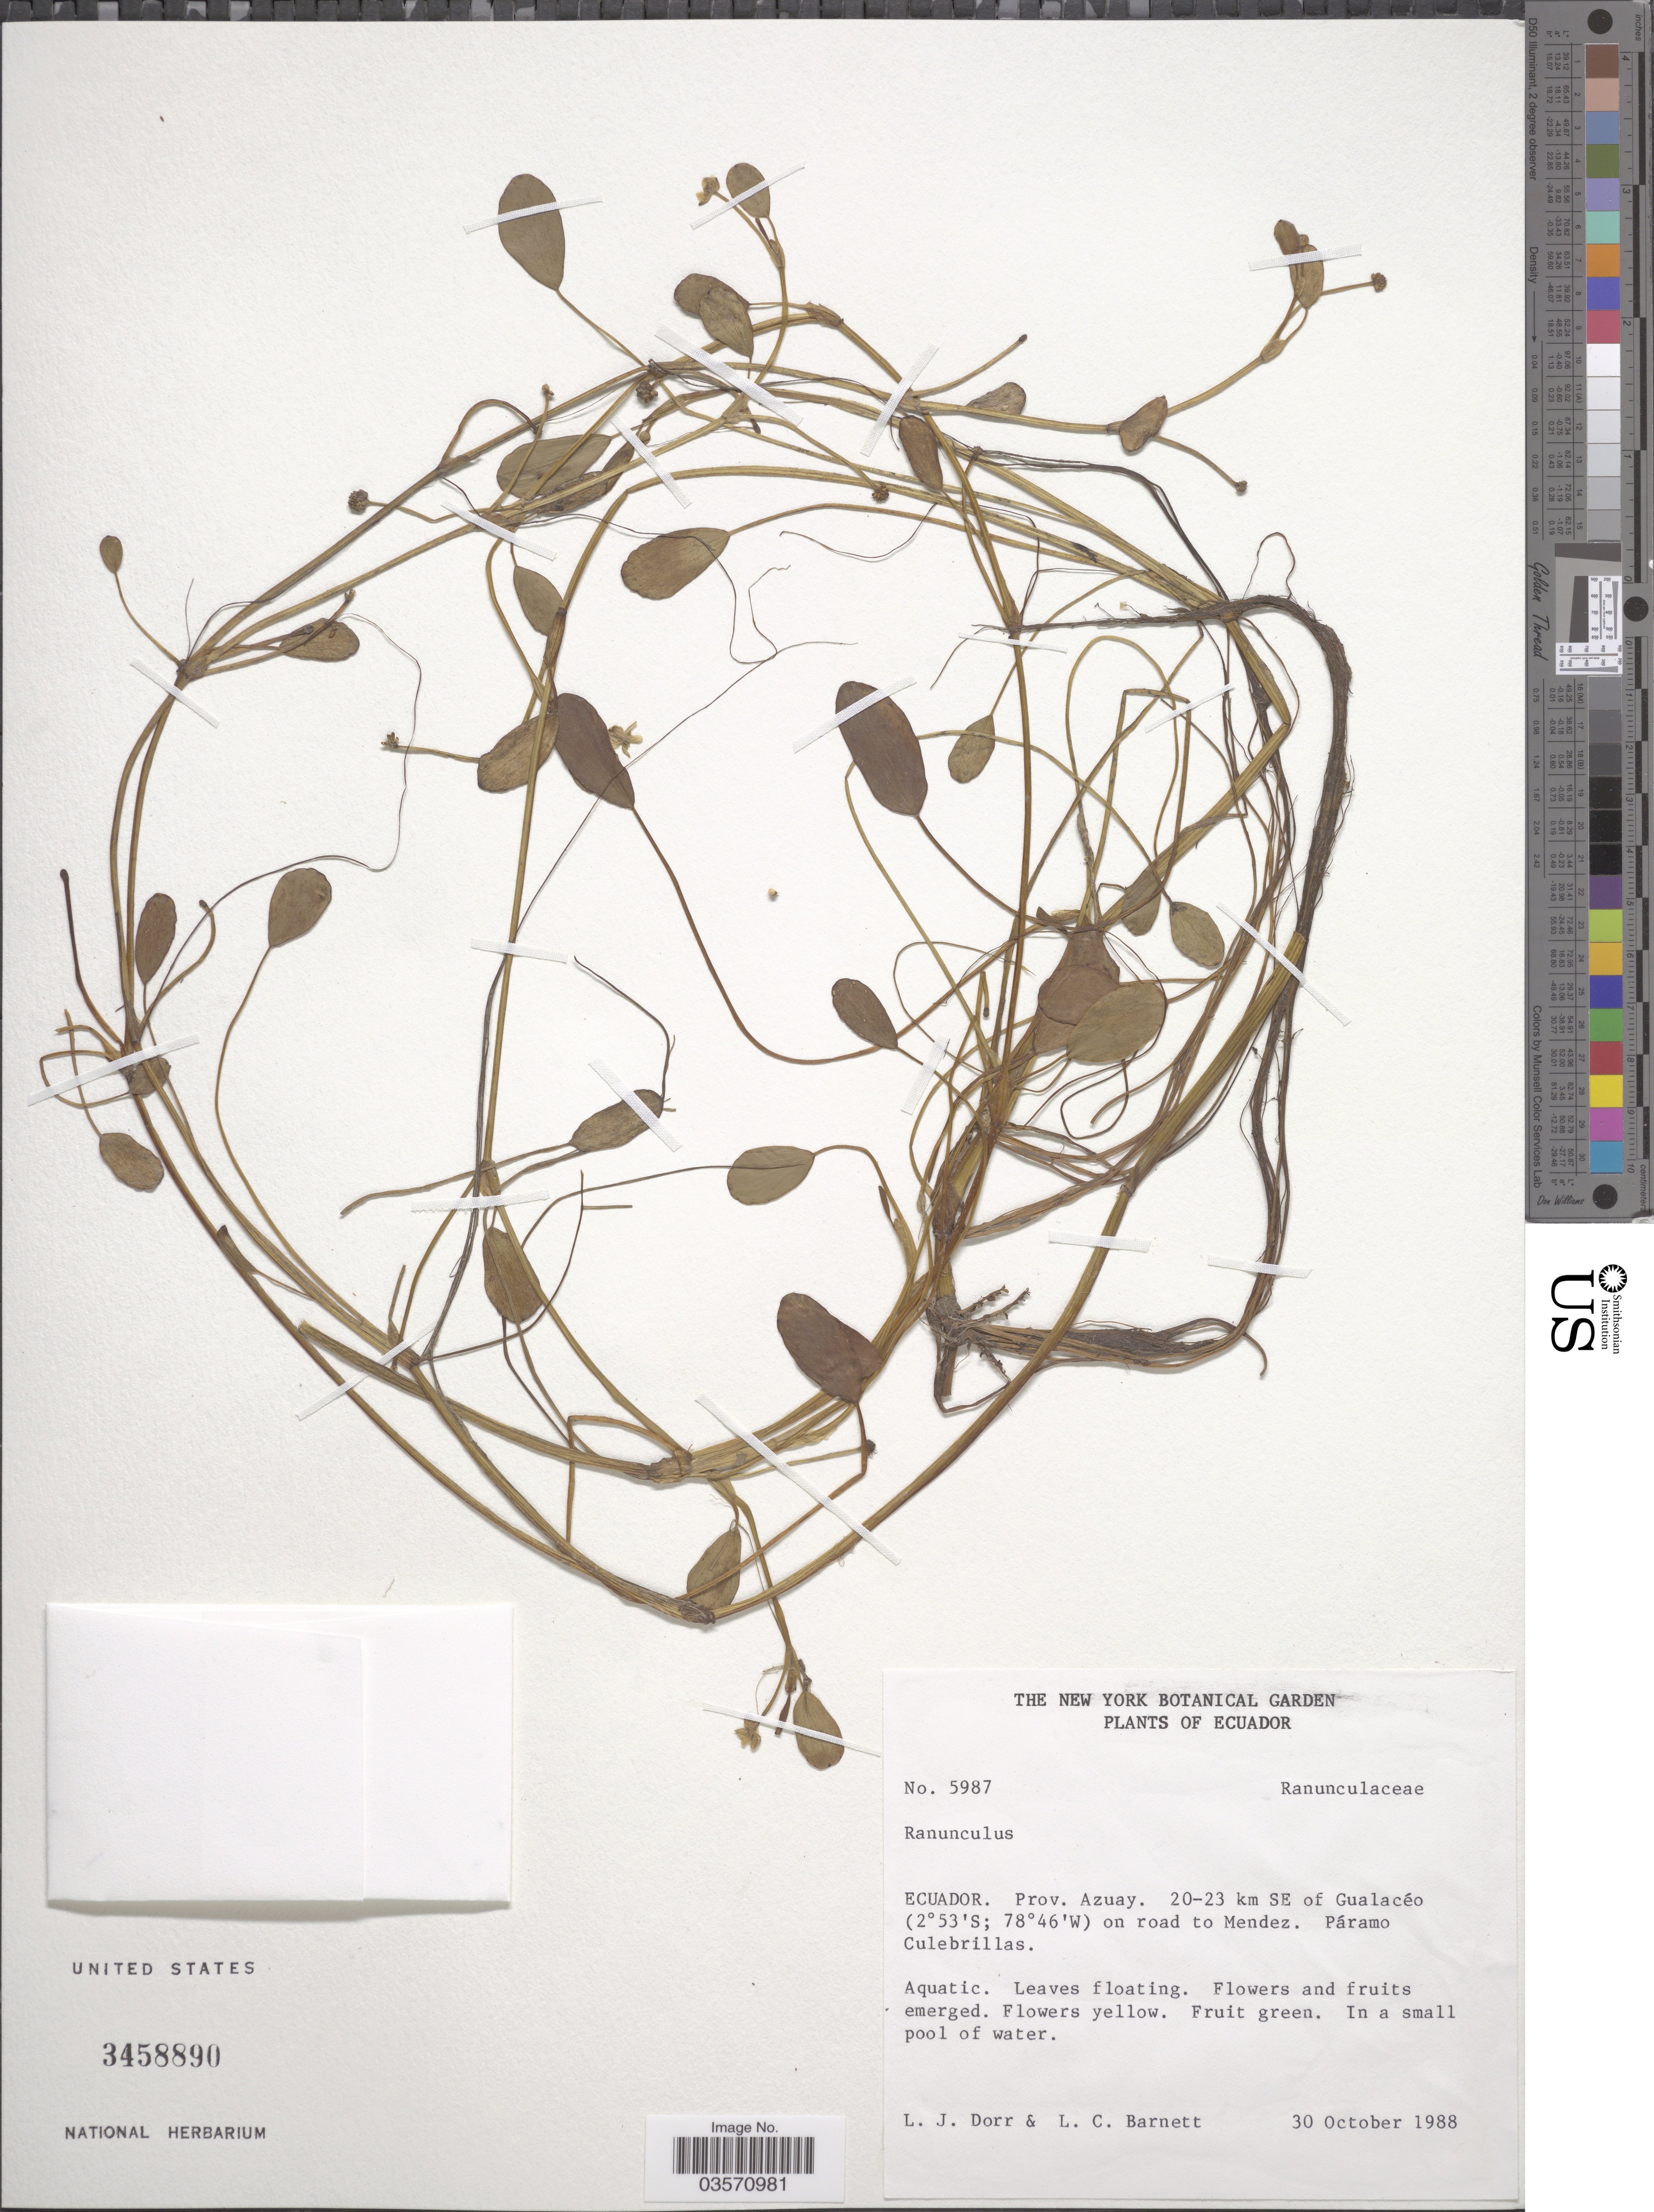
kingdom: Plantae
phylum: Tracheophyta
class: Magnoliopsida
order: Ranunculales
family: Ranunculaceae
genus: Ranunculus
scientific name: Ranunculus sp.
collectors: L. J. Dorr & L. C. Barnett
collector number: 5987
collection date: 1988-10-30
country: Ecuador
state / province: Azuay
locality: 20-23 km SE of Gualacéo on road to Mendez. Páramo Culebrillas.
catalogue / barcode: US 3458890